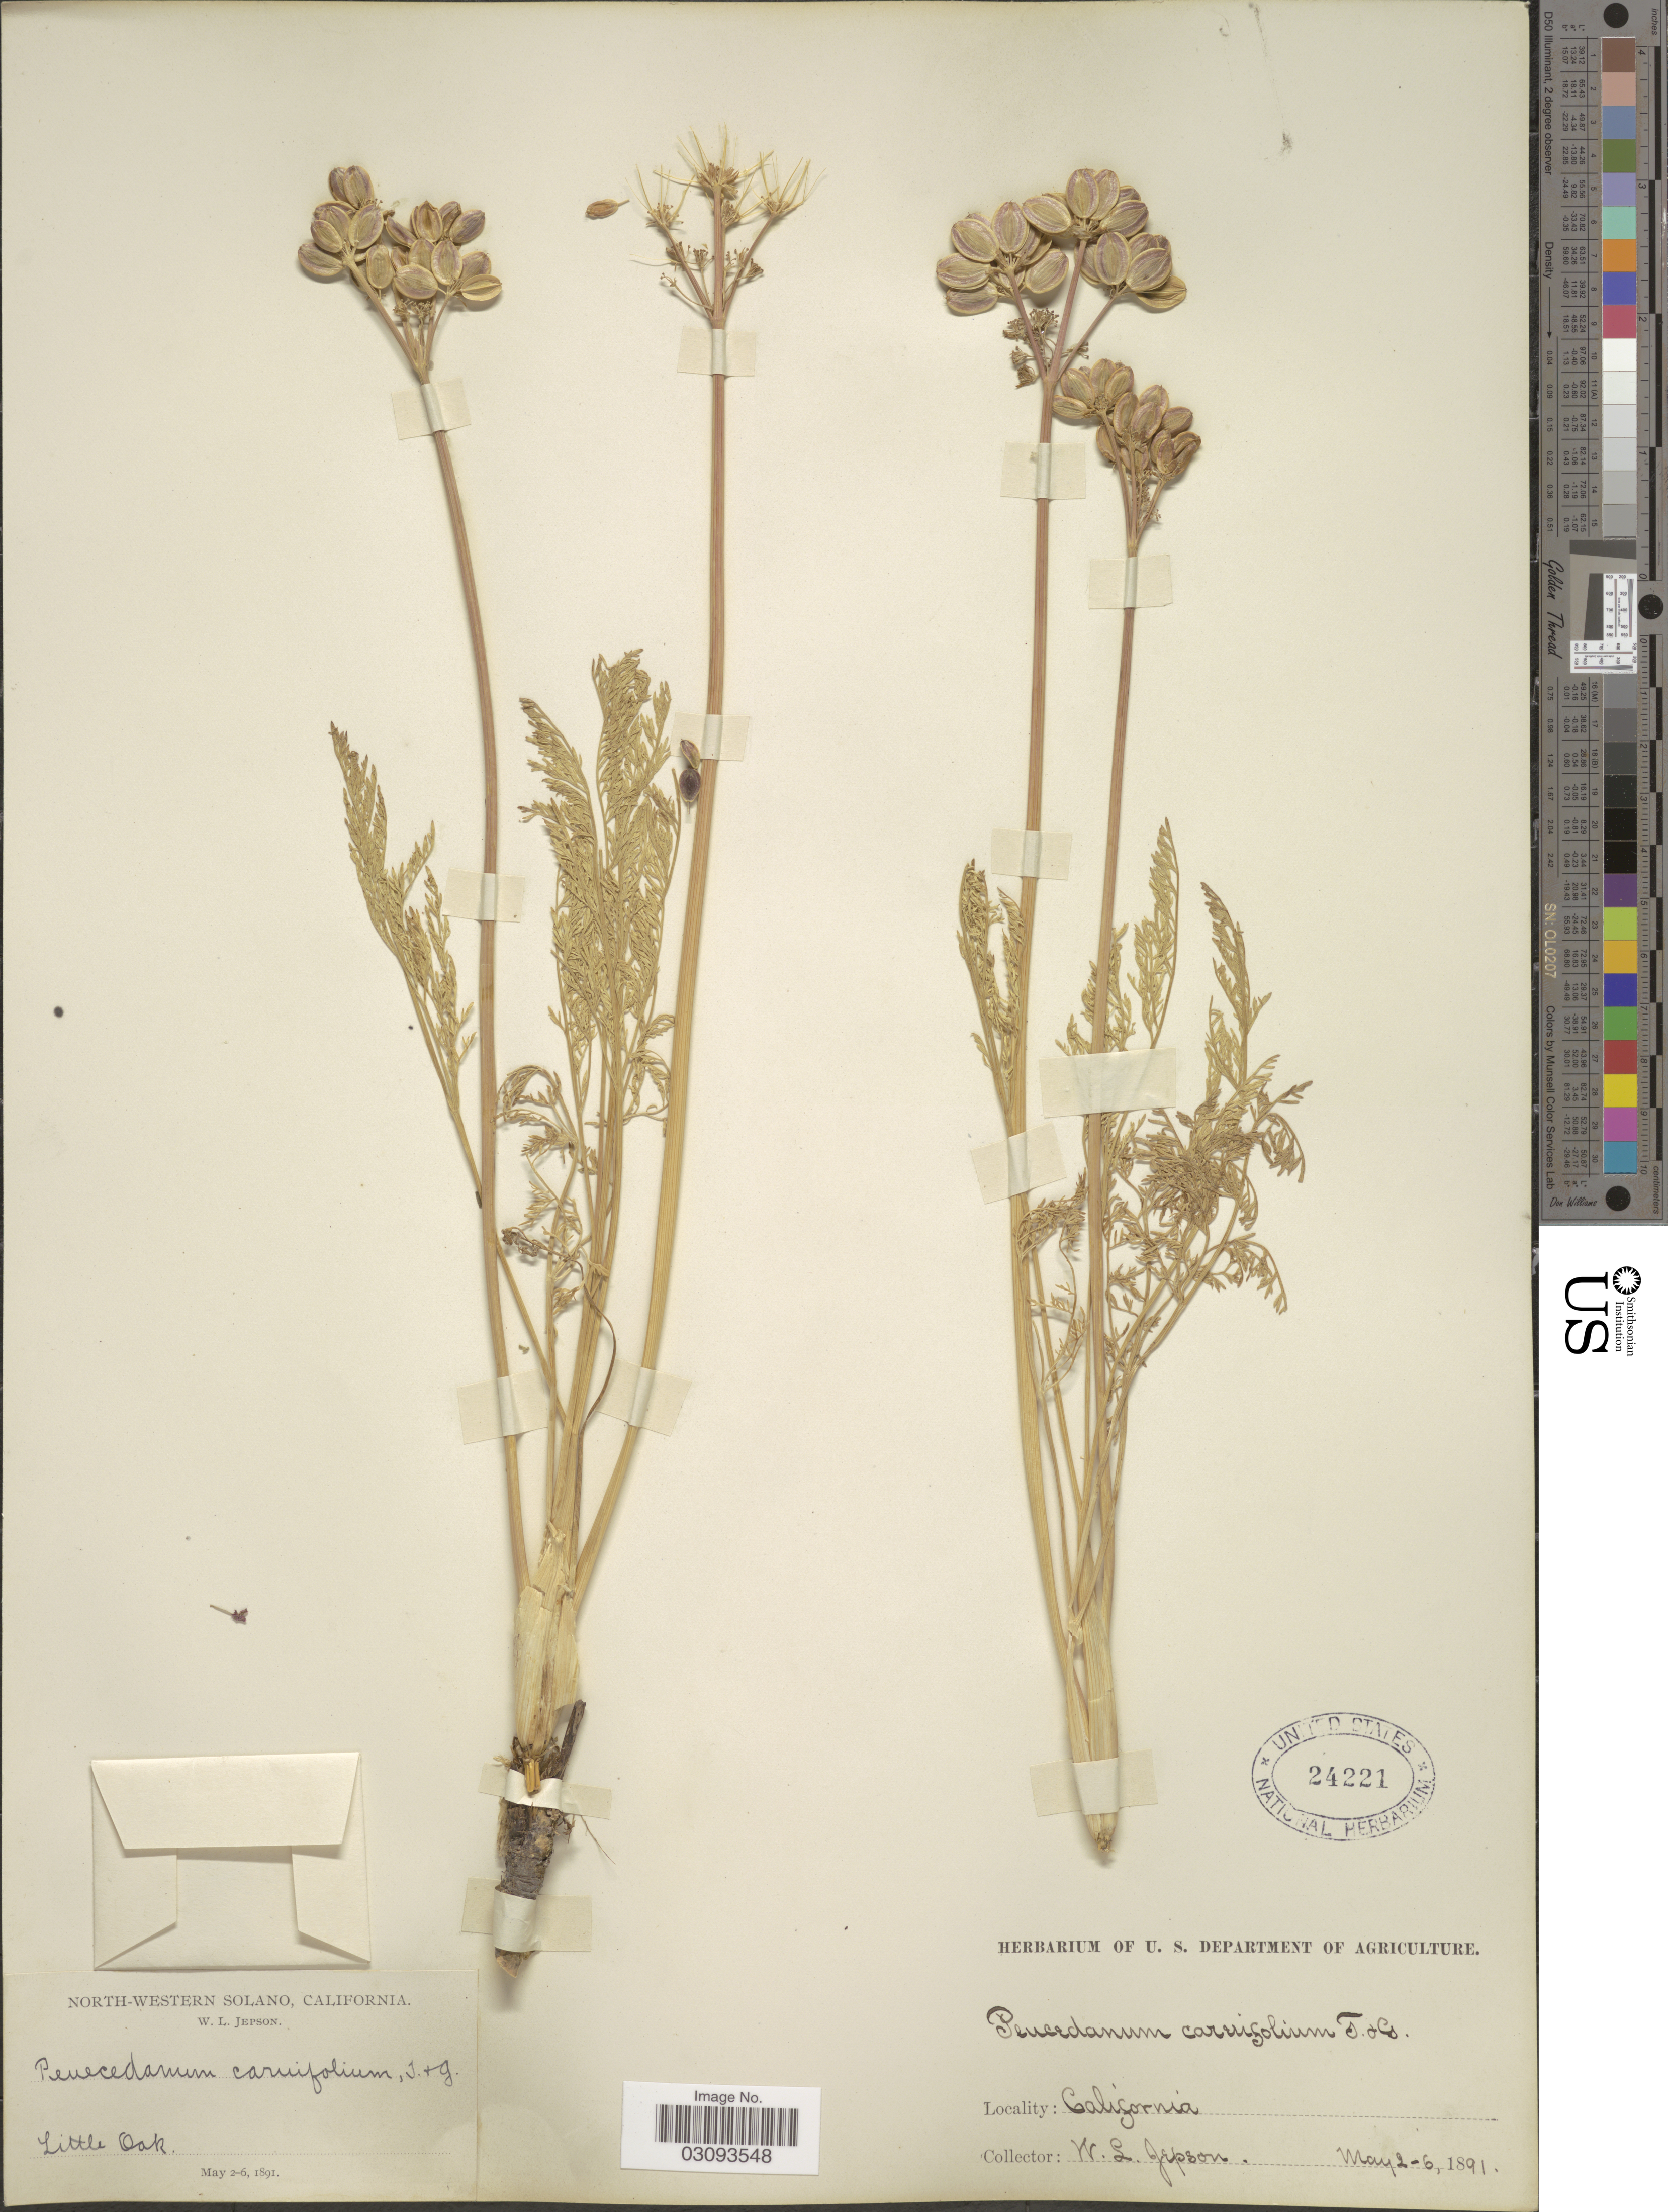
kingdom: Plantae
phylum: Tracheophyta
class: Magnoliopsida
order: Apiales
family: Apiaceae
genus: Lomatium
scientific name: Lomatium caruifolium var. caruifolium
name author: (Hook. & Arn.) J.M. Coult. & Rose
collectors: W. L. Jepson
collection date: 1891-05-02/1891-05-06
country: United States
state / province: California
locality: North-Western Solano. Little Oak.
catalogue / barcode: US 24221